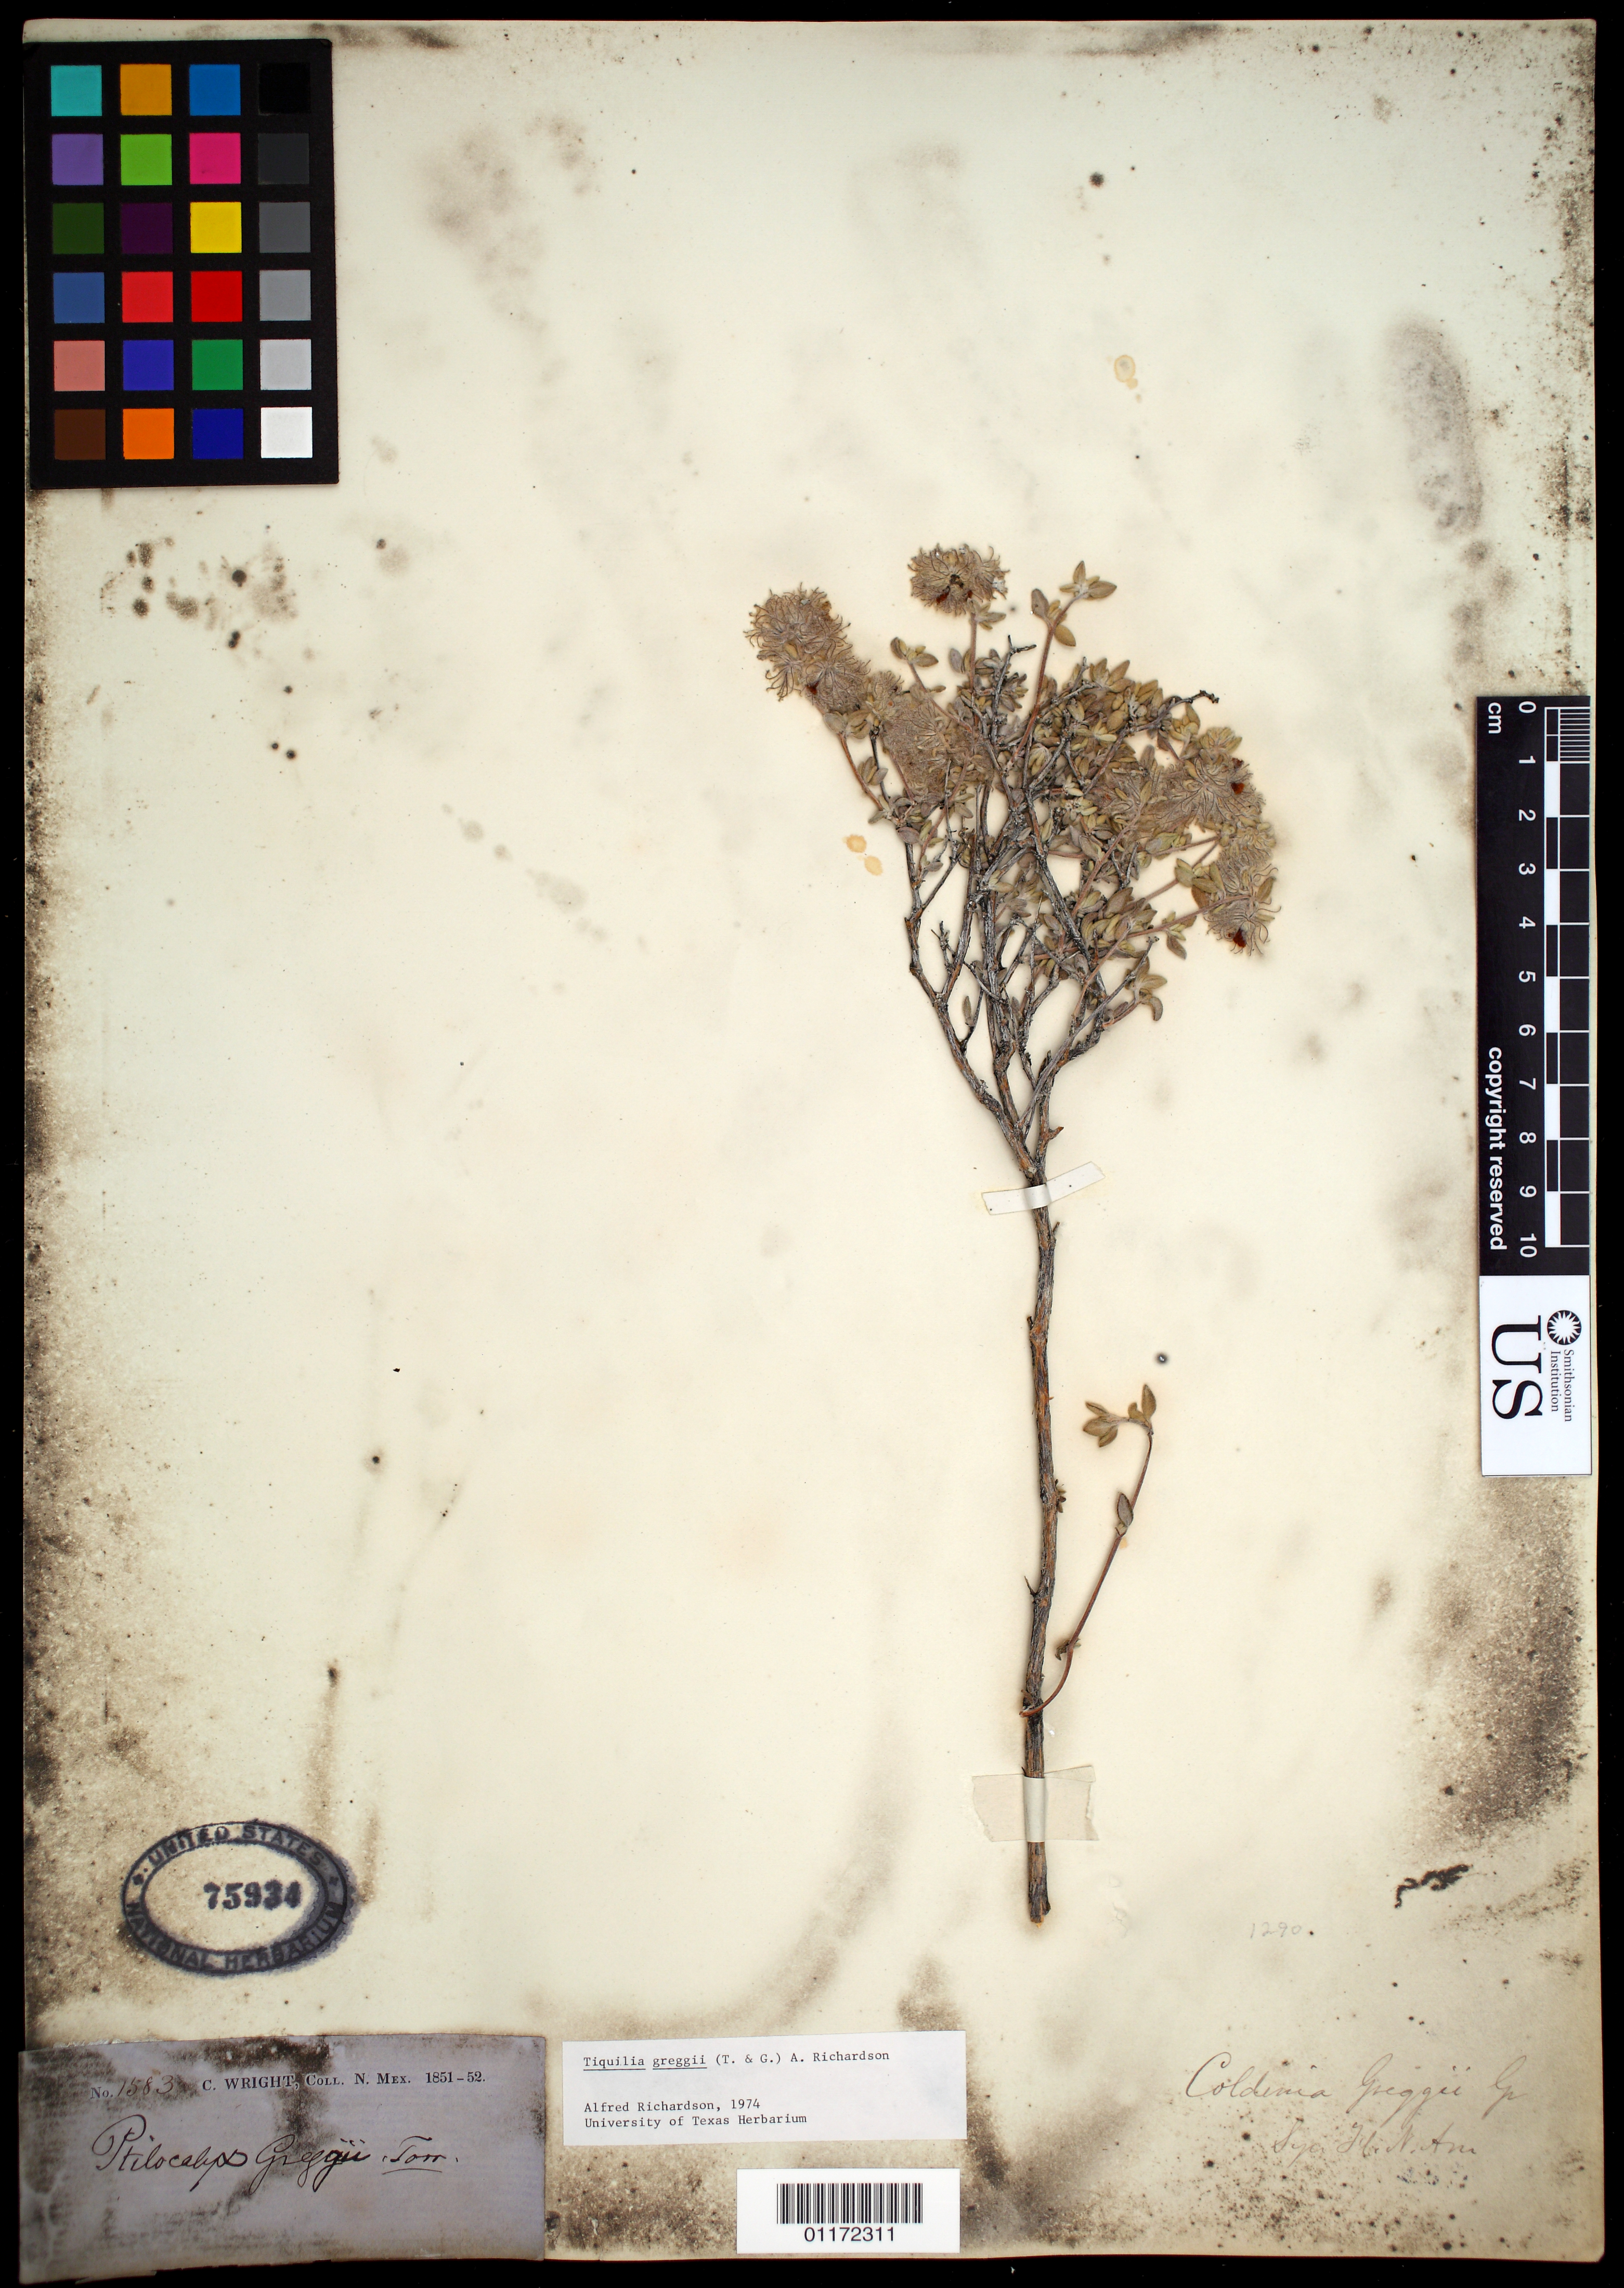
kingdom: Plantae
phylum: Tracheophyta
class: Magnoliopsida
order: Boraginales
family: Ehretiaceae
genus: Tiquilia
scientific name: Tiquilia greggii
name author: (Torr.) A.T. Richardson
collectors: C. Wright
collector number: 1583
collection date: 1851/1852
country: United States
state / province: New Mexico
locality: "N. Mex." [=northern Mexico or New Mexico? either way possibly referring to present-day Arizona or Texas]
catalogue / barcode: US 75934